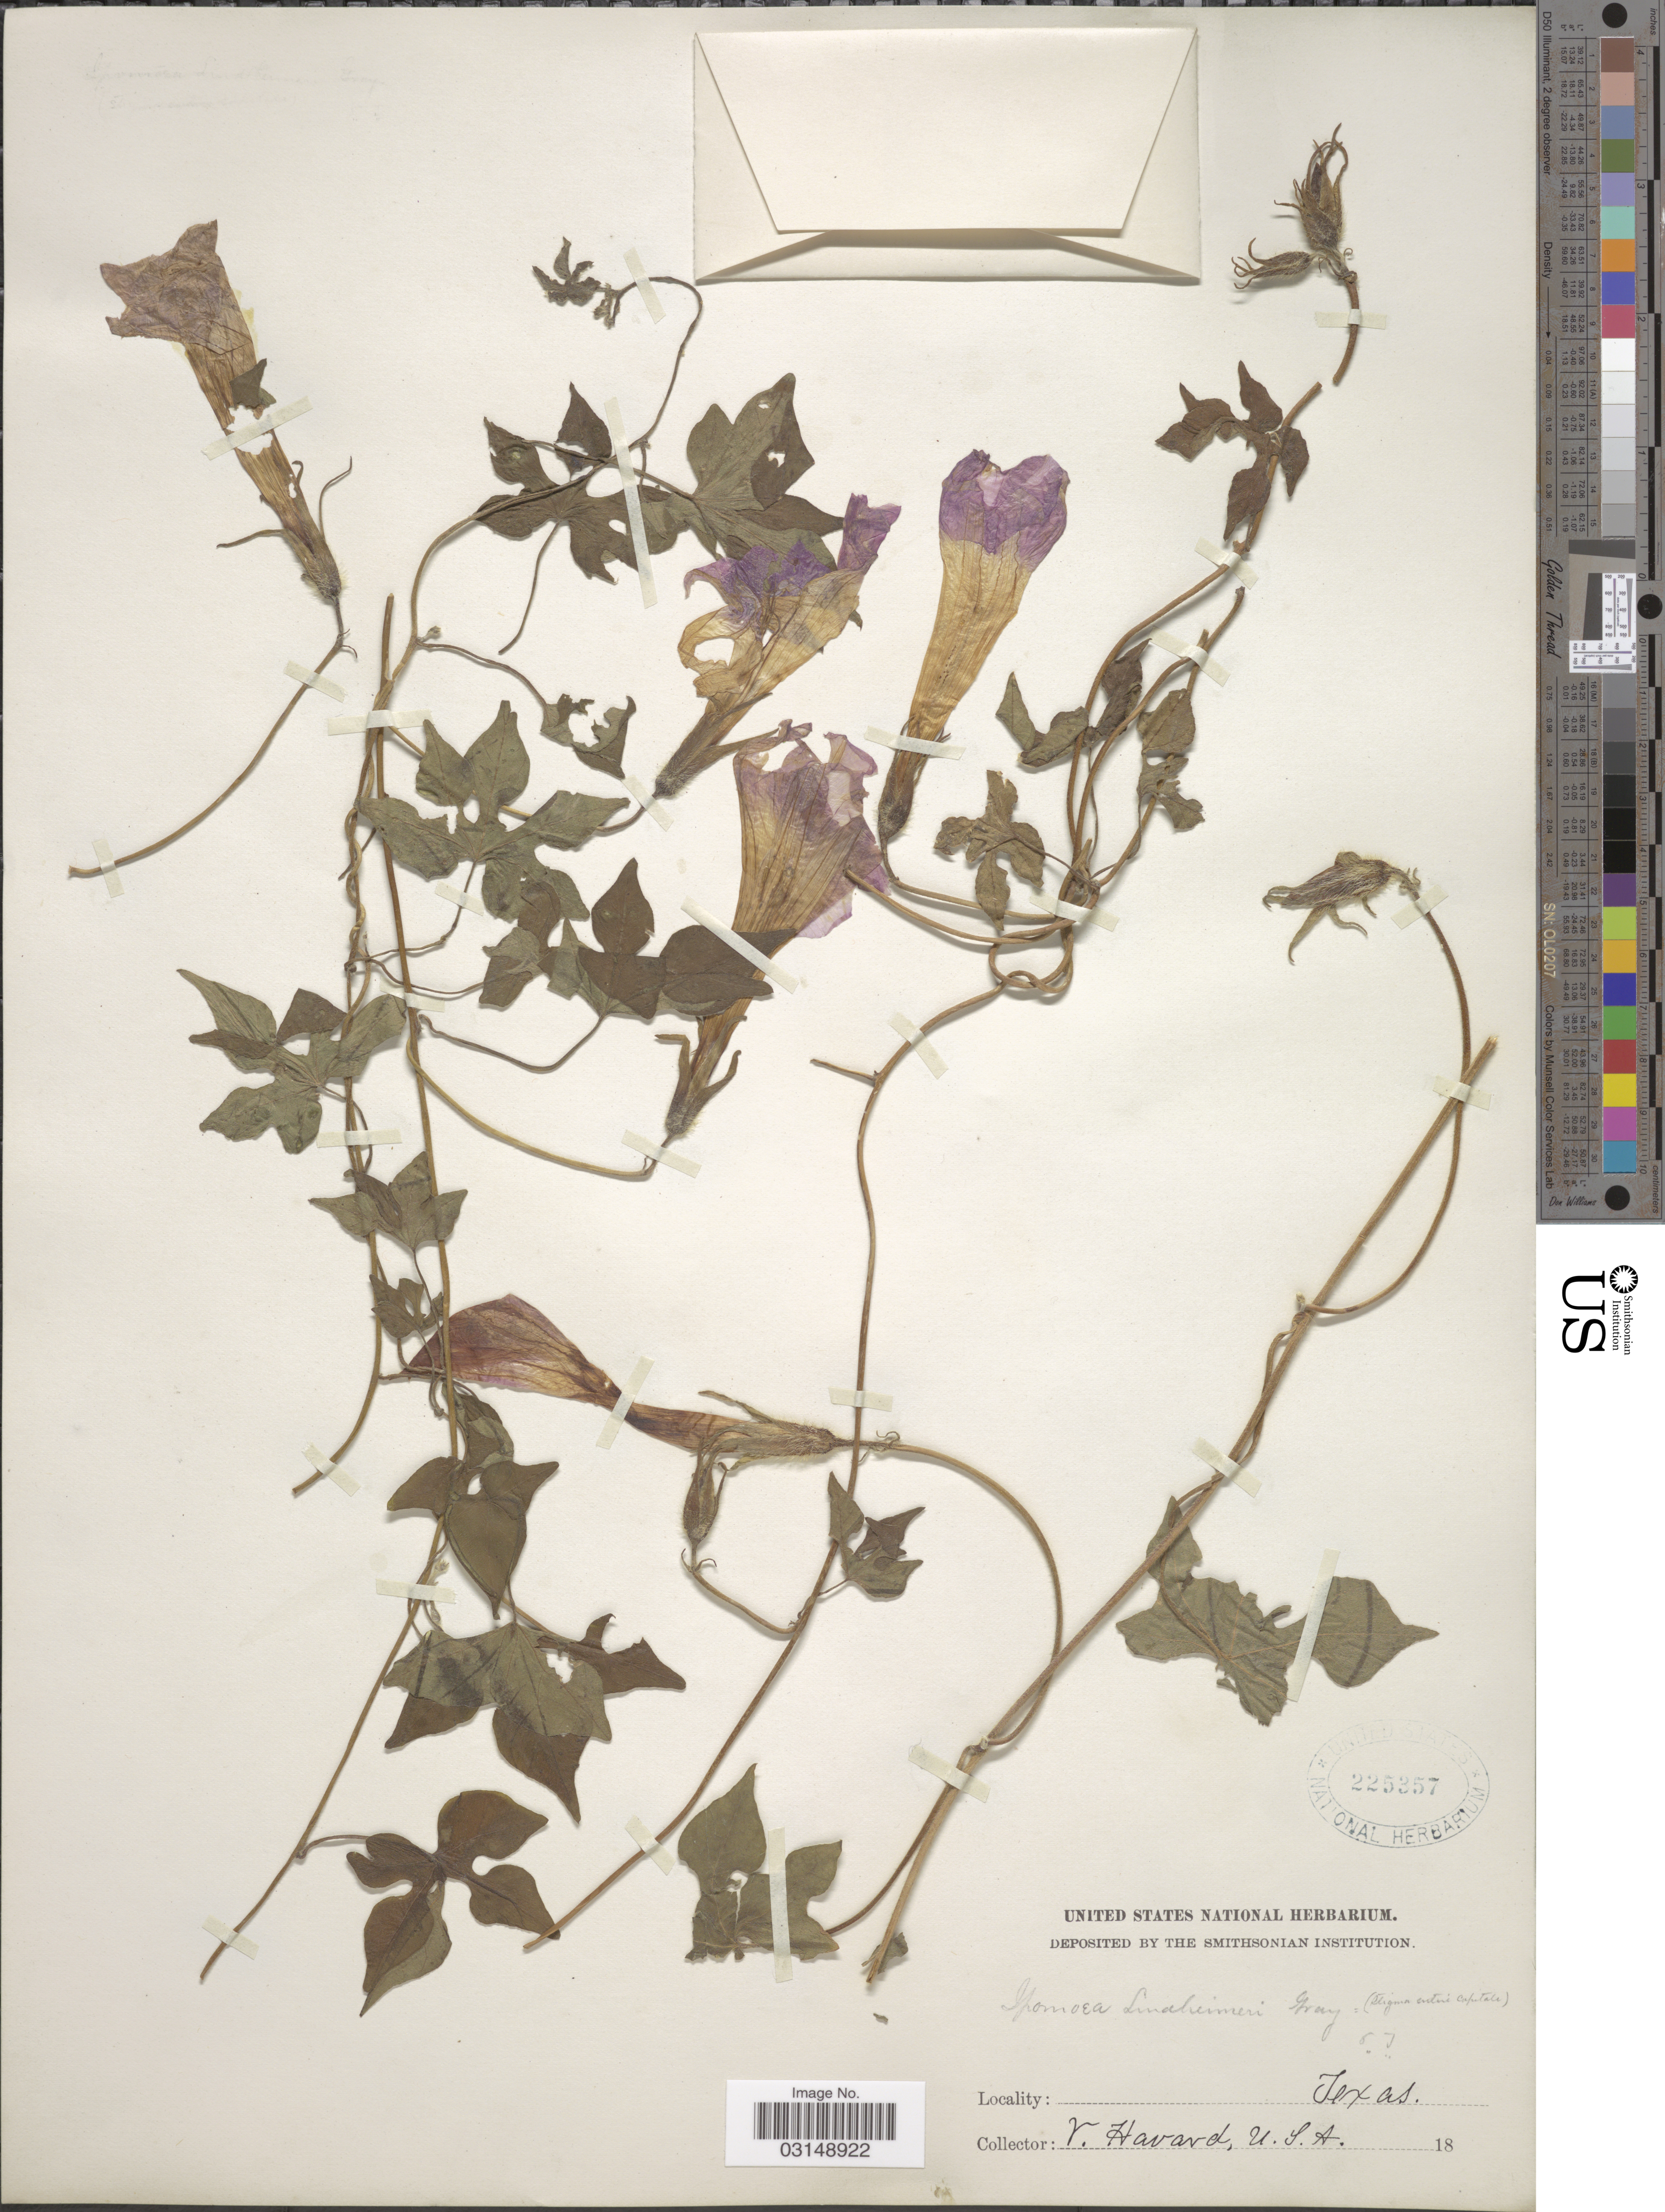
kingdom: Plantae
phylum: Tracheophyta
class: Magnoliopsida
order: Solanales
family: Convolvulaceae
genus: Ipomoea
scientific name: Ipomoea lindheimeri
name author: A. Gray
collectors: V. Havard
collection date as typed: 18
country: United States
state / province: Texas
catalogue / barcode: US 225357